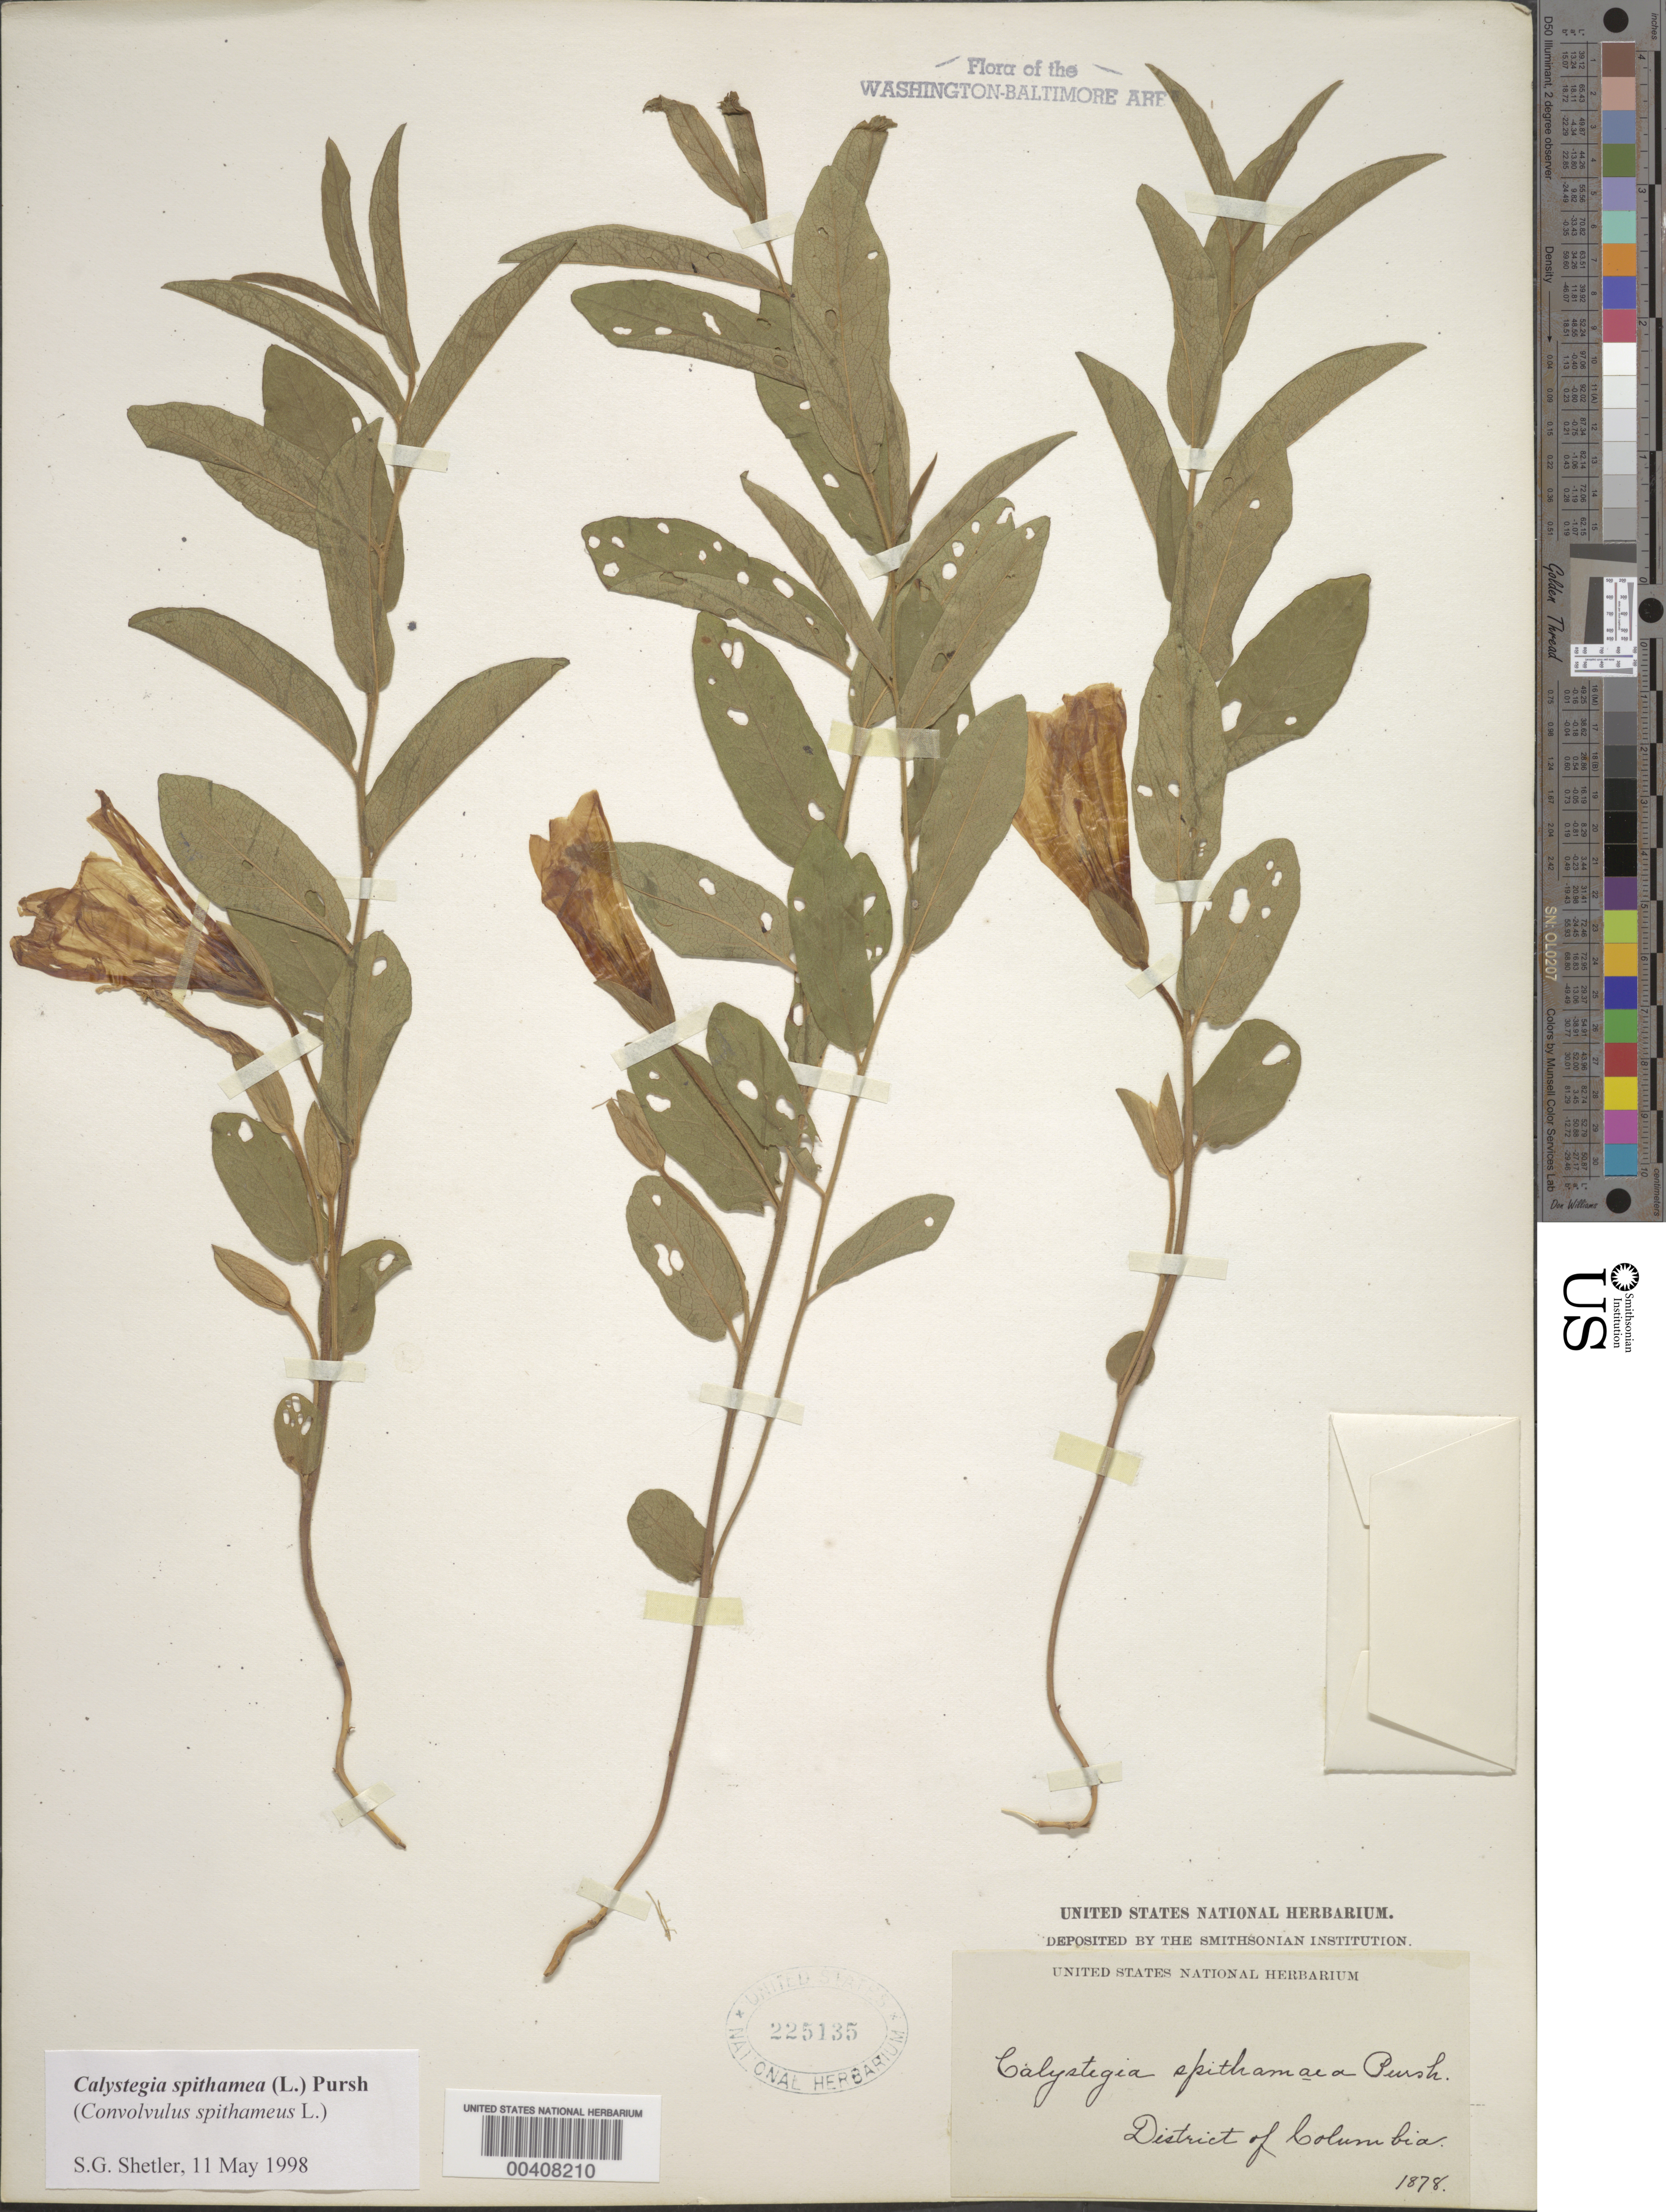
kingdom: Plantae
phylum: Tracheophyta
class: Magnoliopsida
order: Solanales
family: Convolvulaceae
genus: Calystegia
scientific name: Calystegia spithamaea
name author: (L.) Pursh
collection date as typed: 1878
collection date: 1878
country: United States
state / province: District of Columbia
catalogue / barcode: US 225135